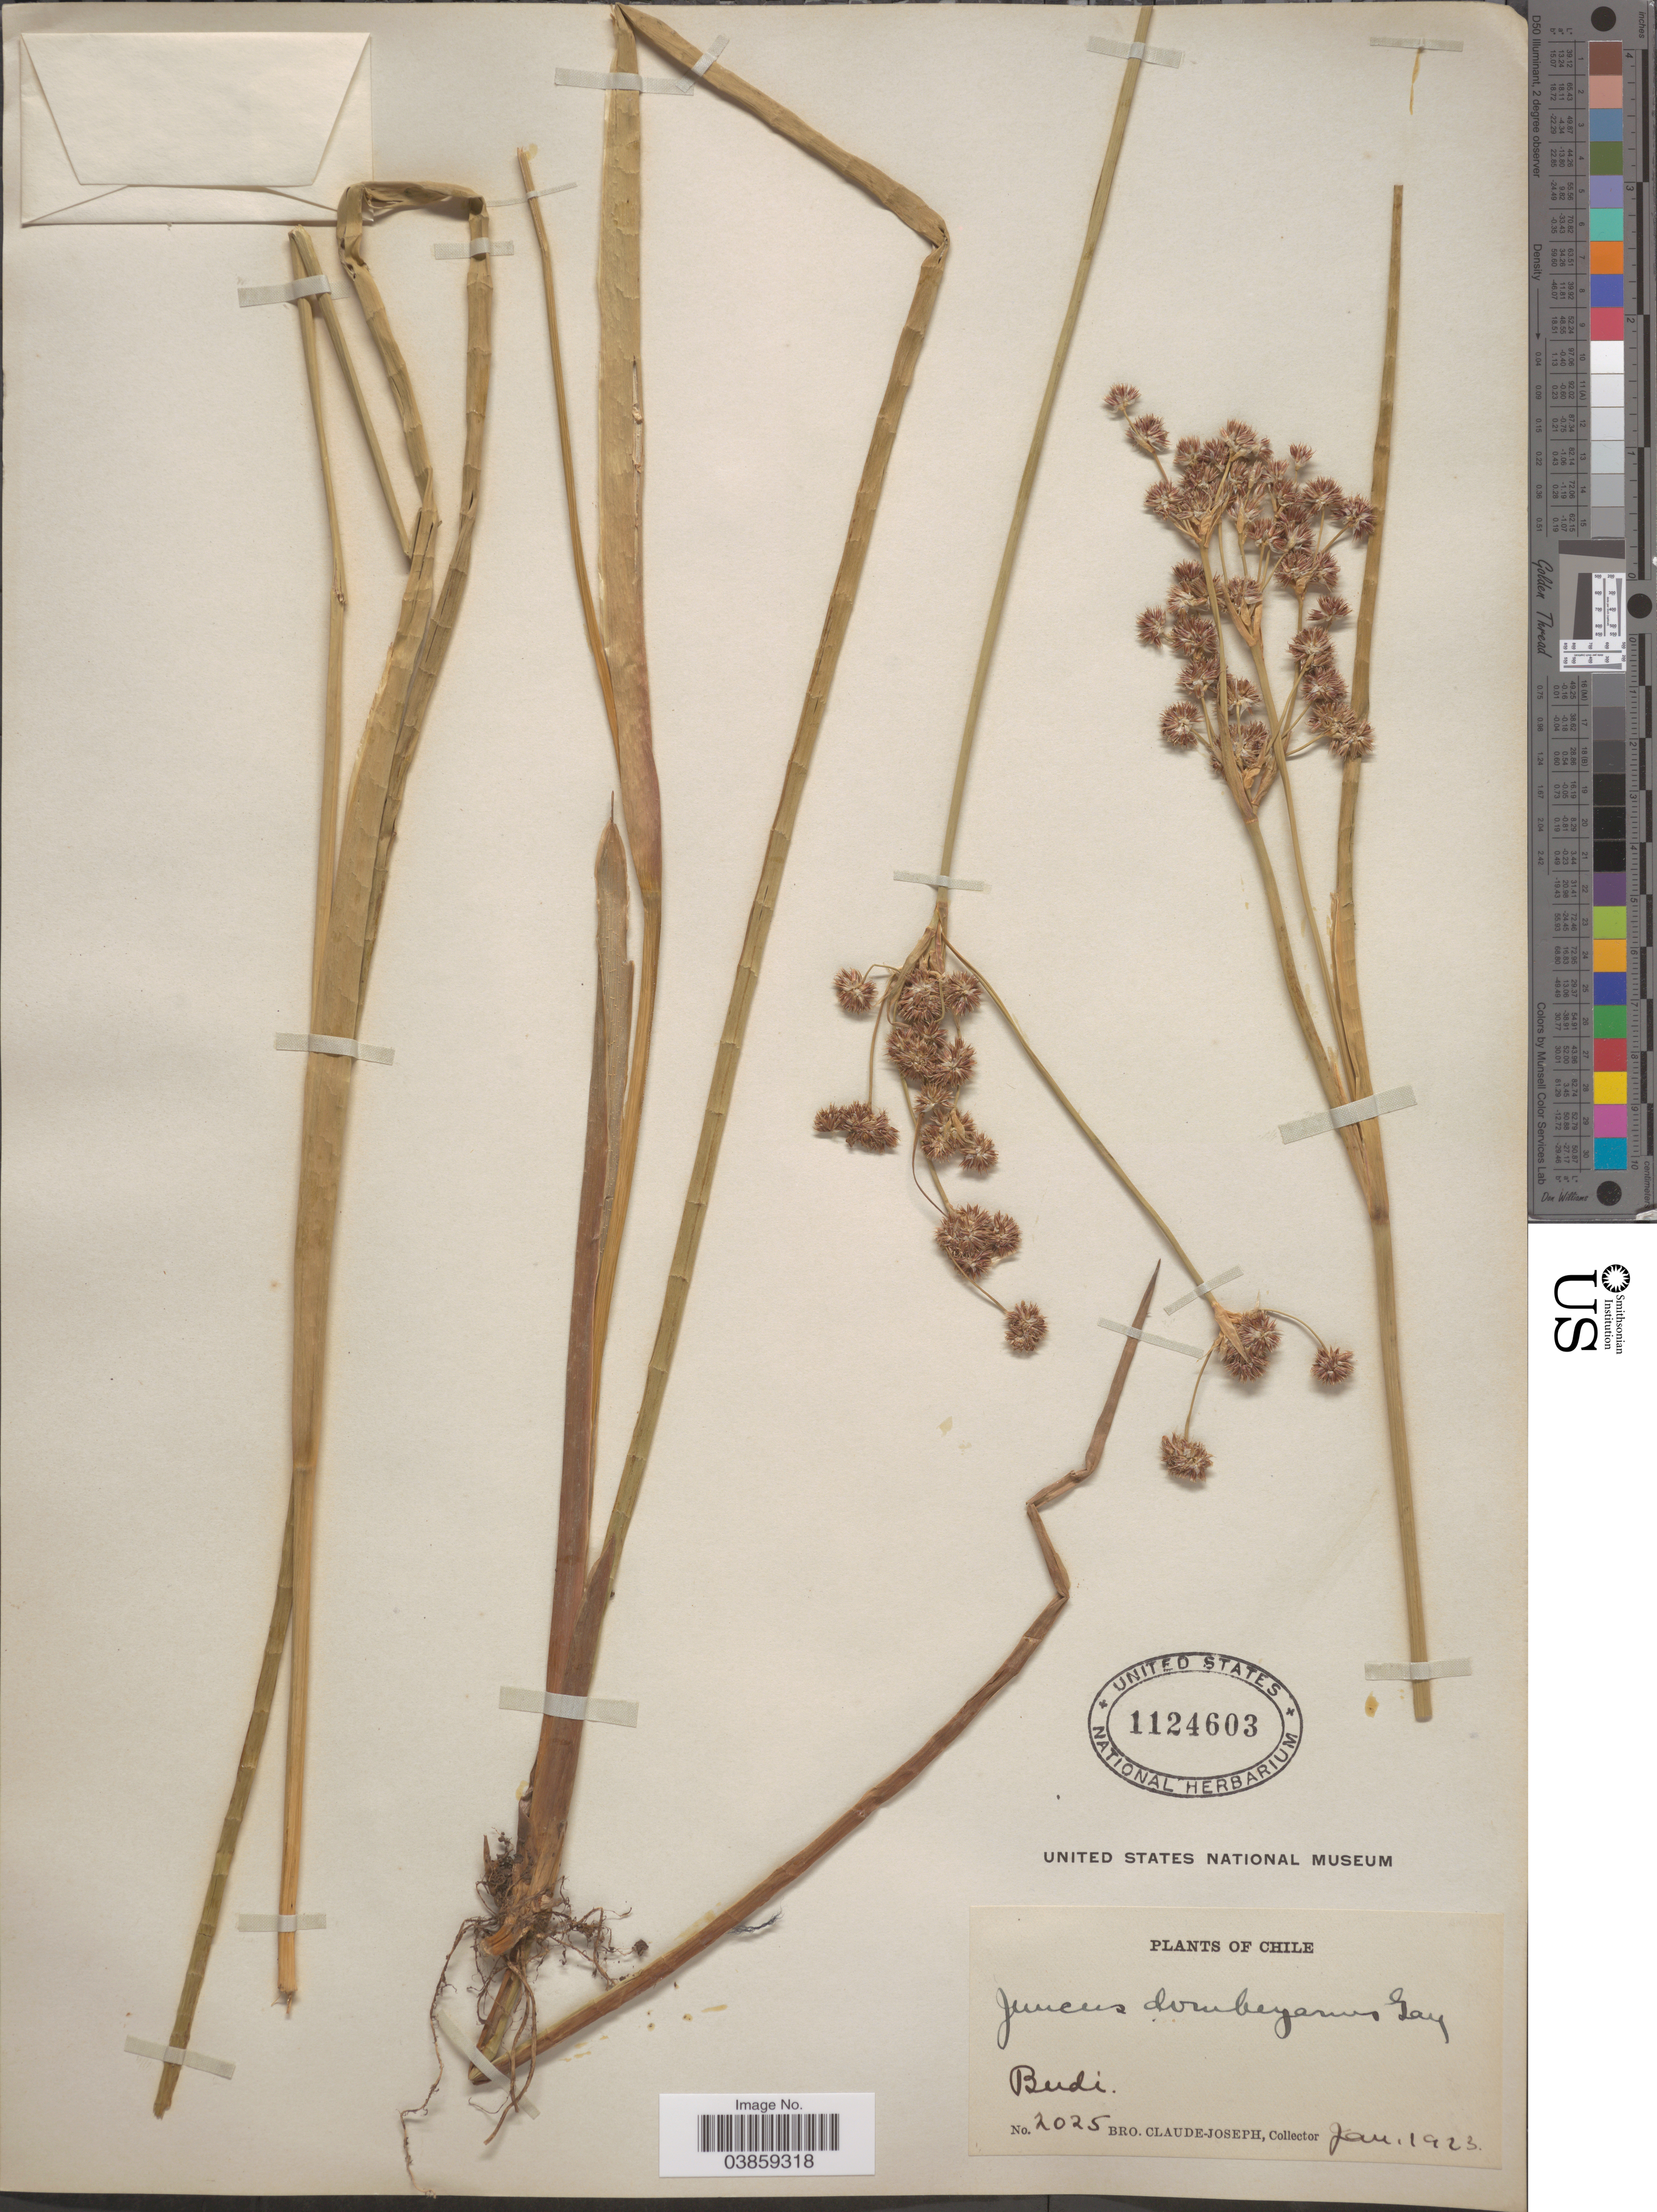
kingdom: Plantae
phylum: Tracheophyta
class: Liliopsida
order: Poales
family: Juncaceae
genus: Juncus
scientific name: Juncus dombeyanus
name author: J. Gay ex Laharpe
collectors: Bro. Claude-Joseph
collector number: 2025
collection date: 1923-01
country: Chile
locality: Budi.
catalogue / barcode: US 1124603